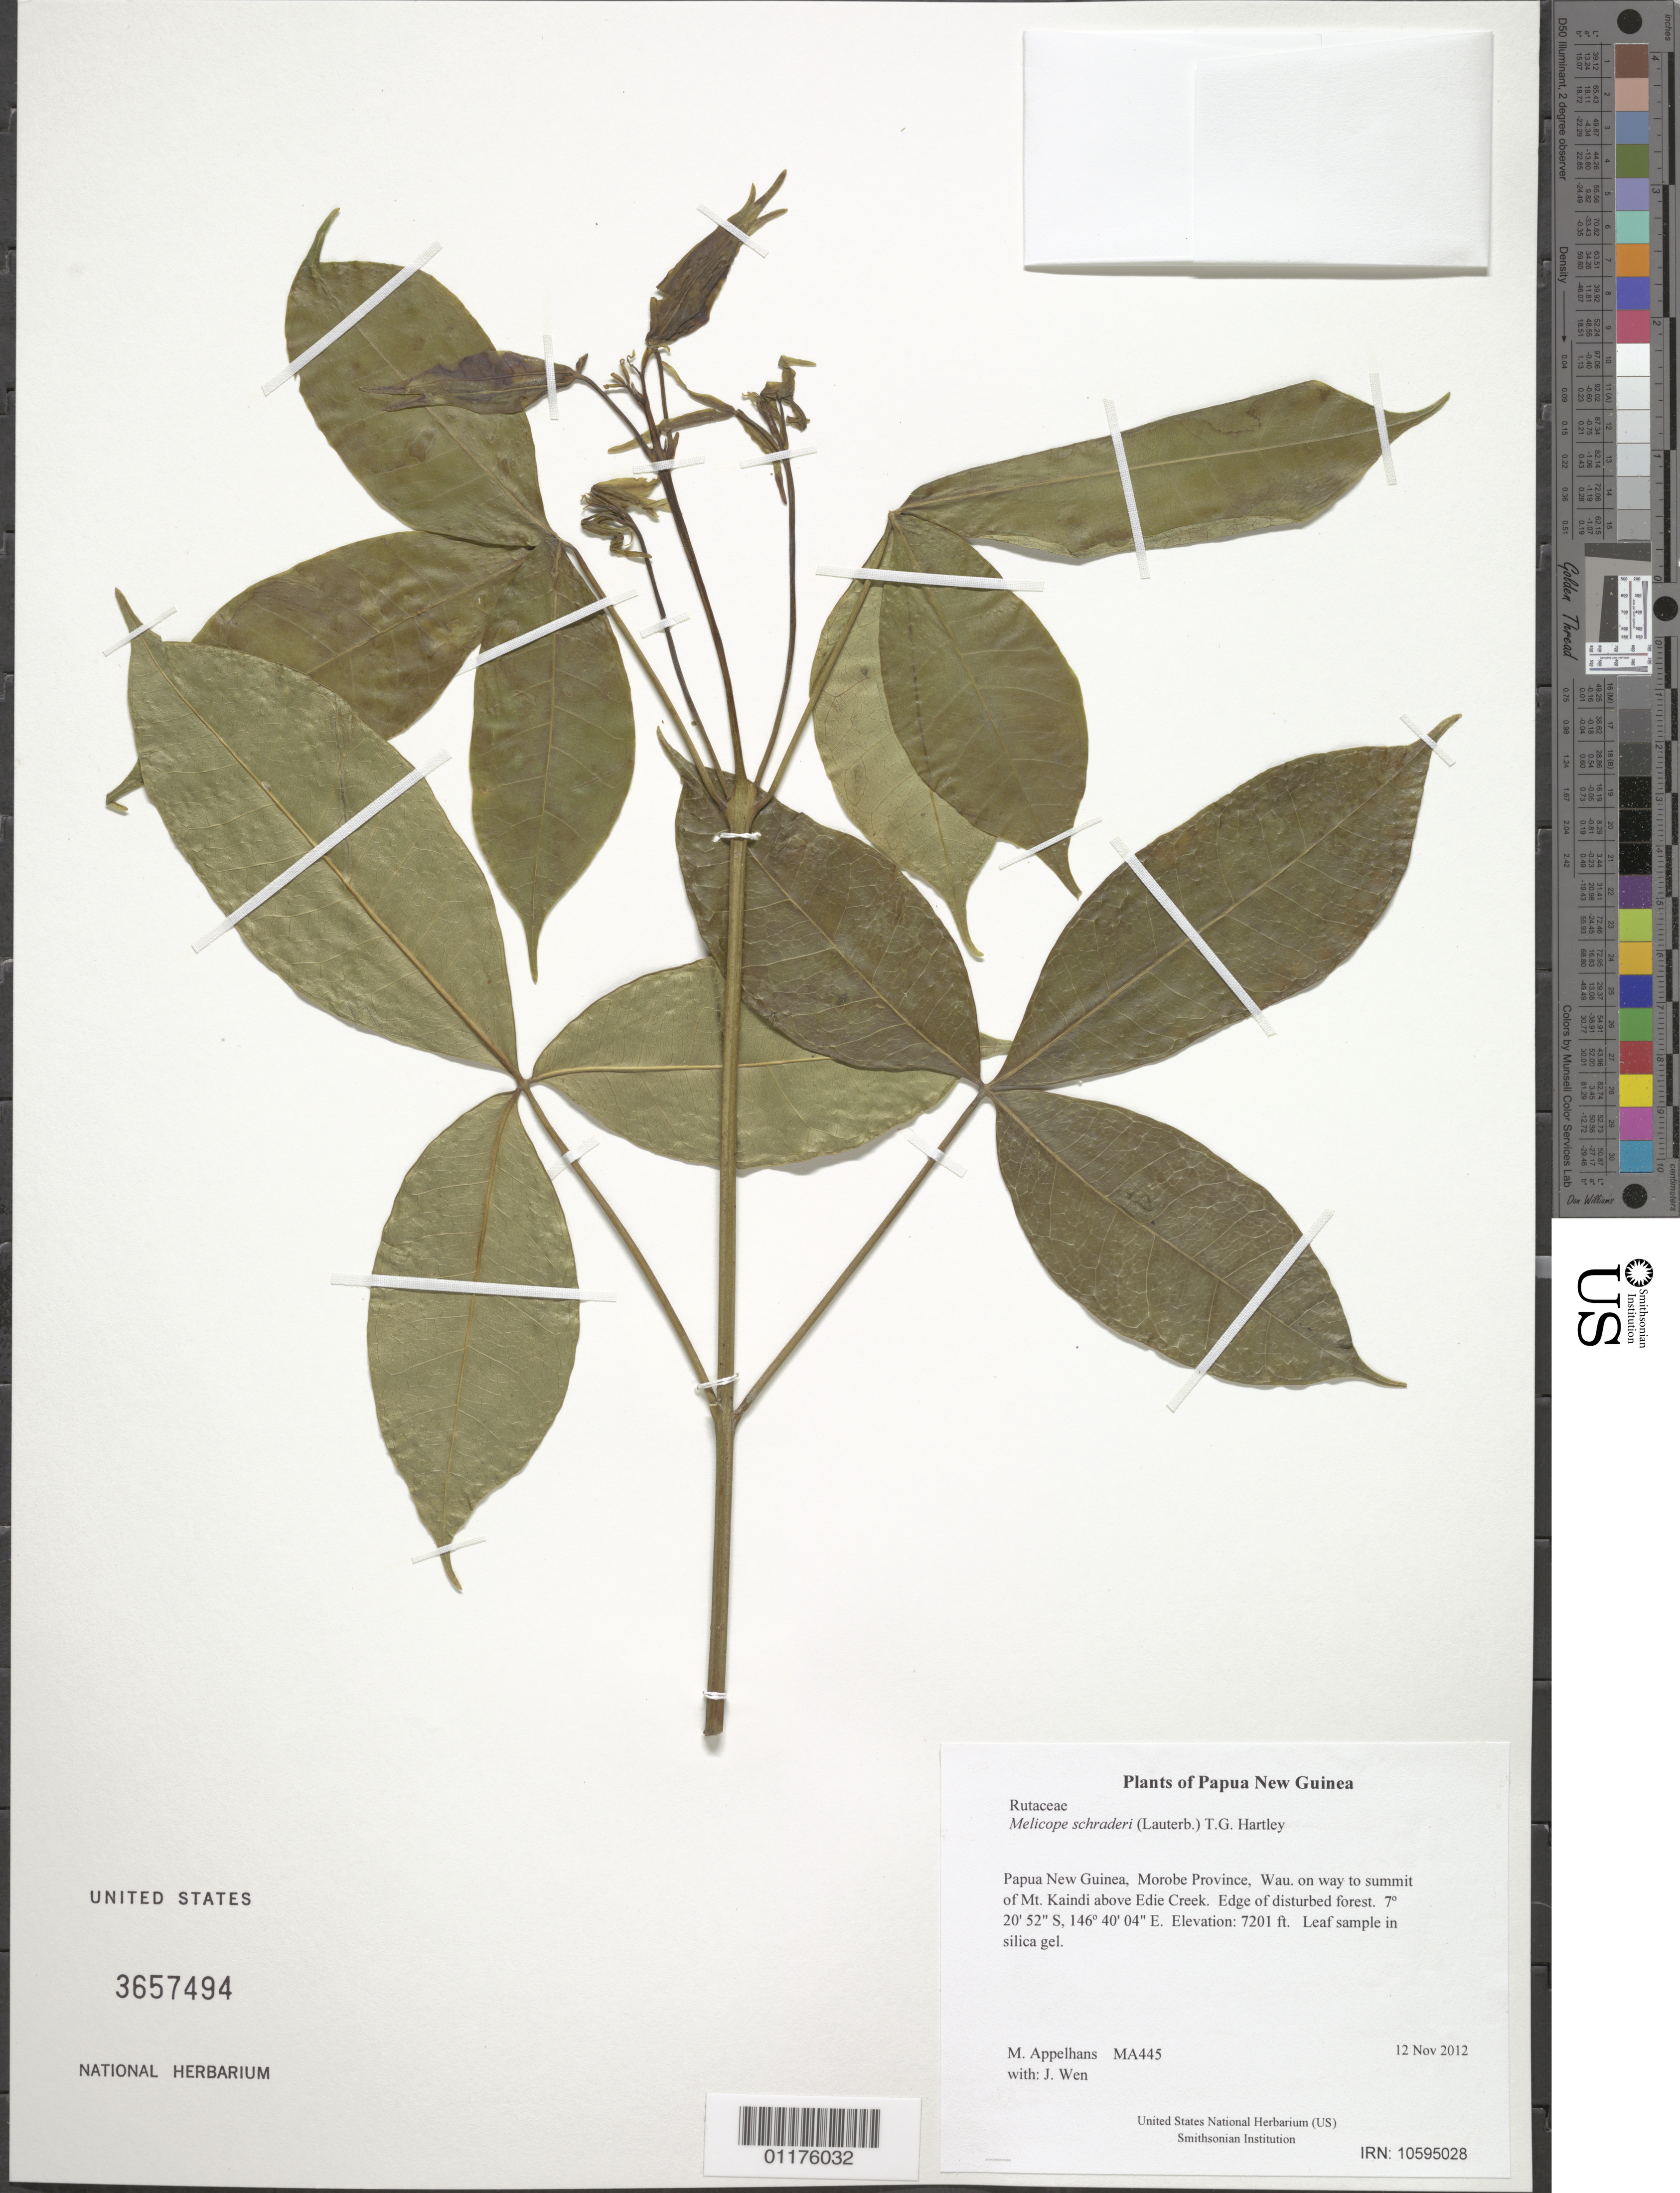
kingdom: Plantae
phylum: Tracheophyta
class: Magnoliopsida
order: Sapindales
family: Rutaceae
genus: Melicope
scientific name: Melicope schraderi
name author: (Lauterb.) T.G. Hartley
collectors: J. Wen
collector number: MA445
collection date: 2012-11-12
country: Papua New Guinea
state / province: Morobe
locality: Wau. on way to summit of Mt. Kaindi above Edie Creek. Edge of disturbed forest.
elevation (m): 2195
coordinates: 7 20.859 S, 146 40.061 E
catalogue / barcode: US 33657494